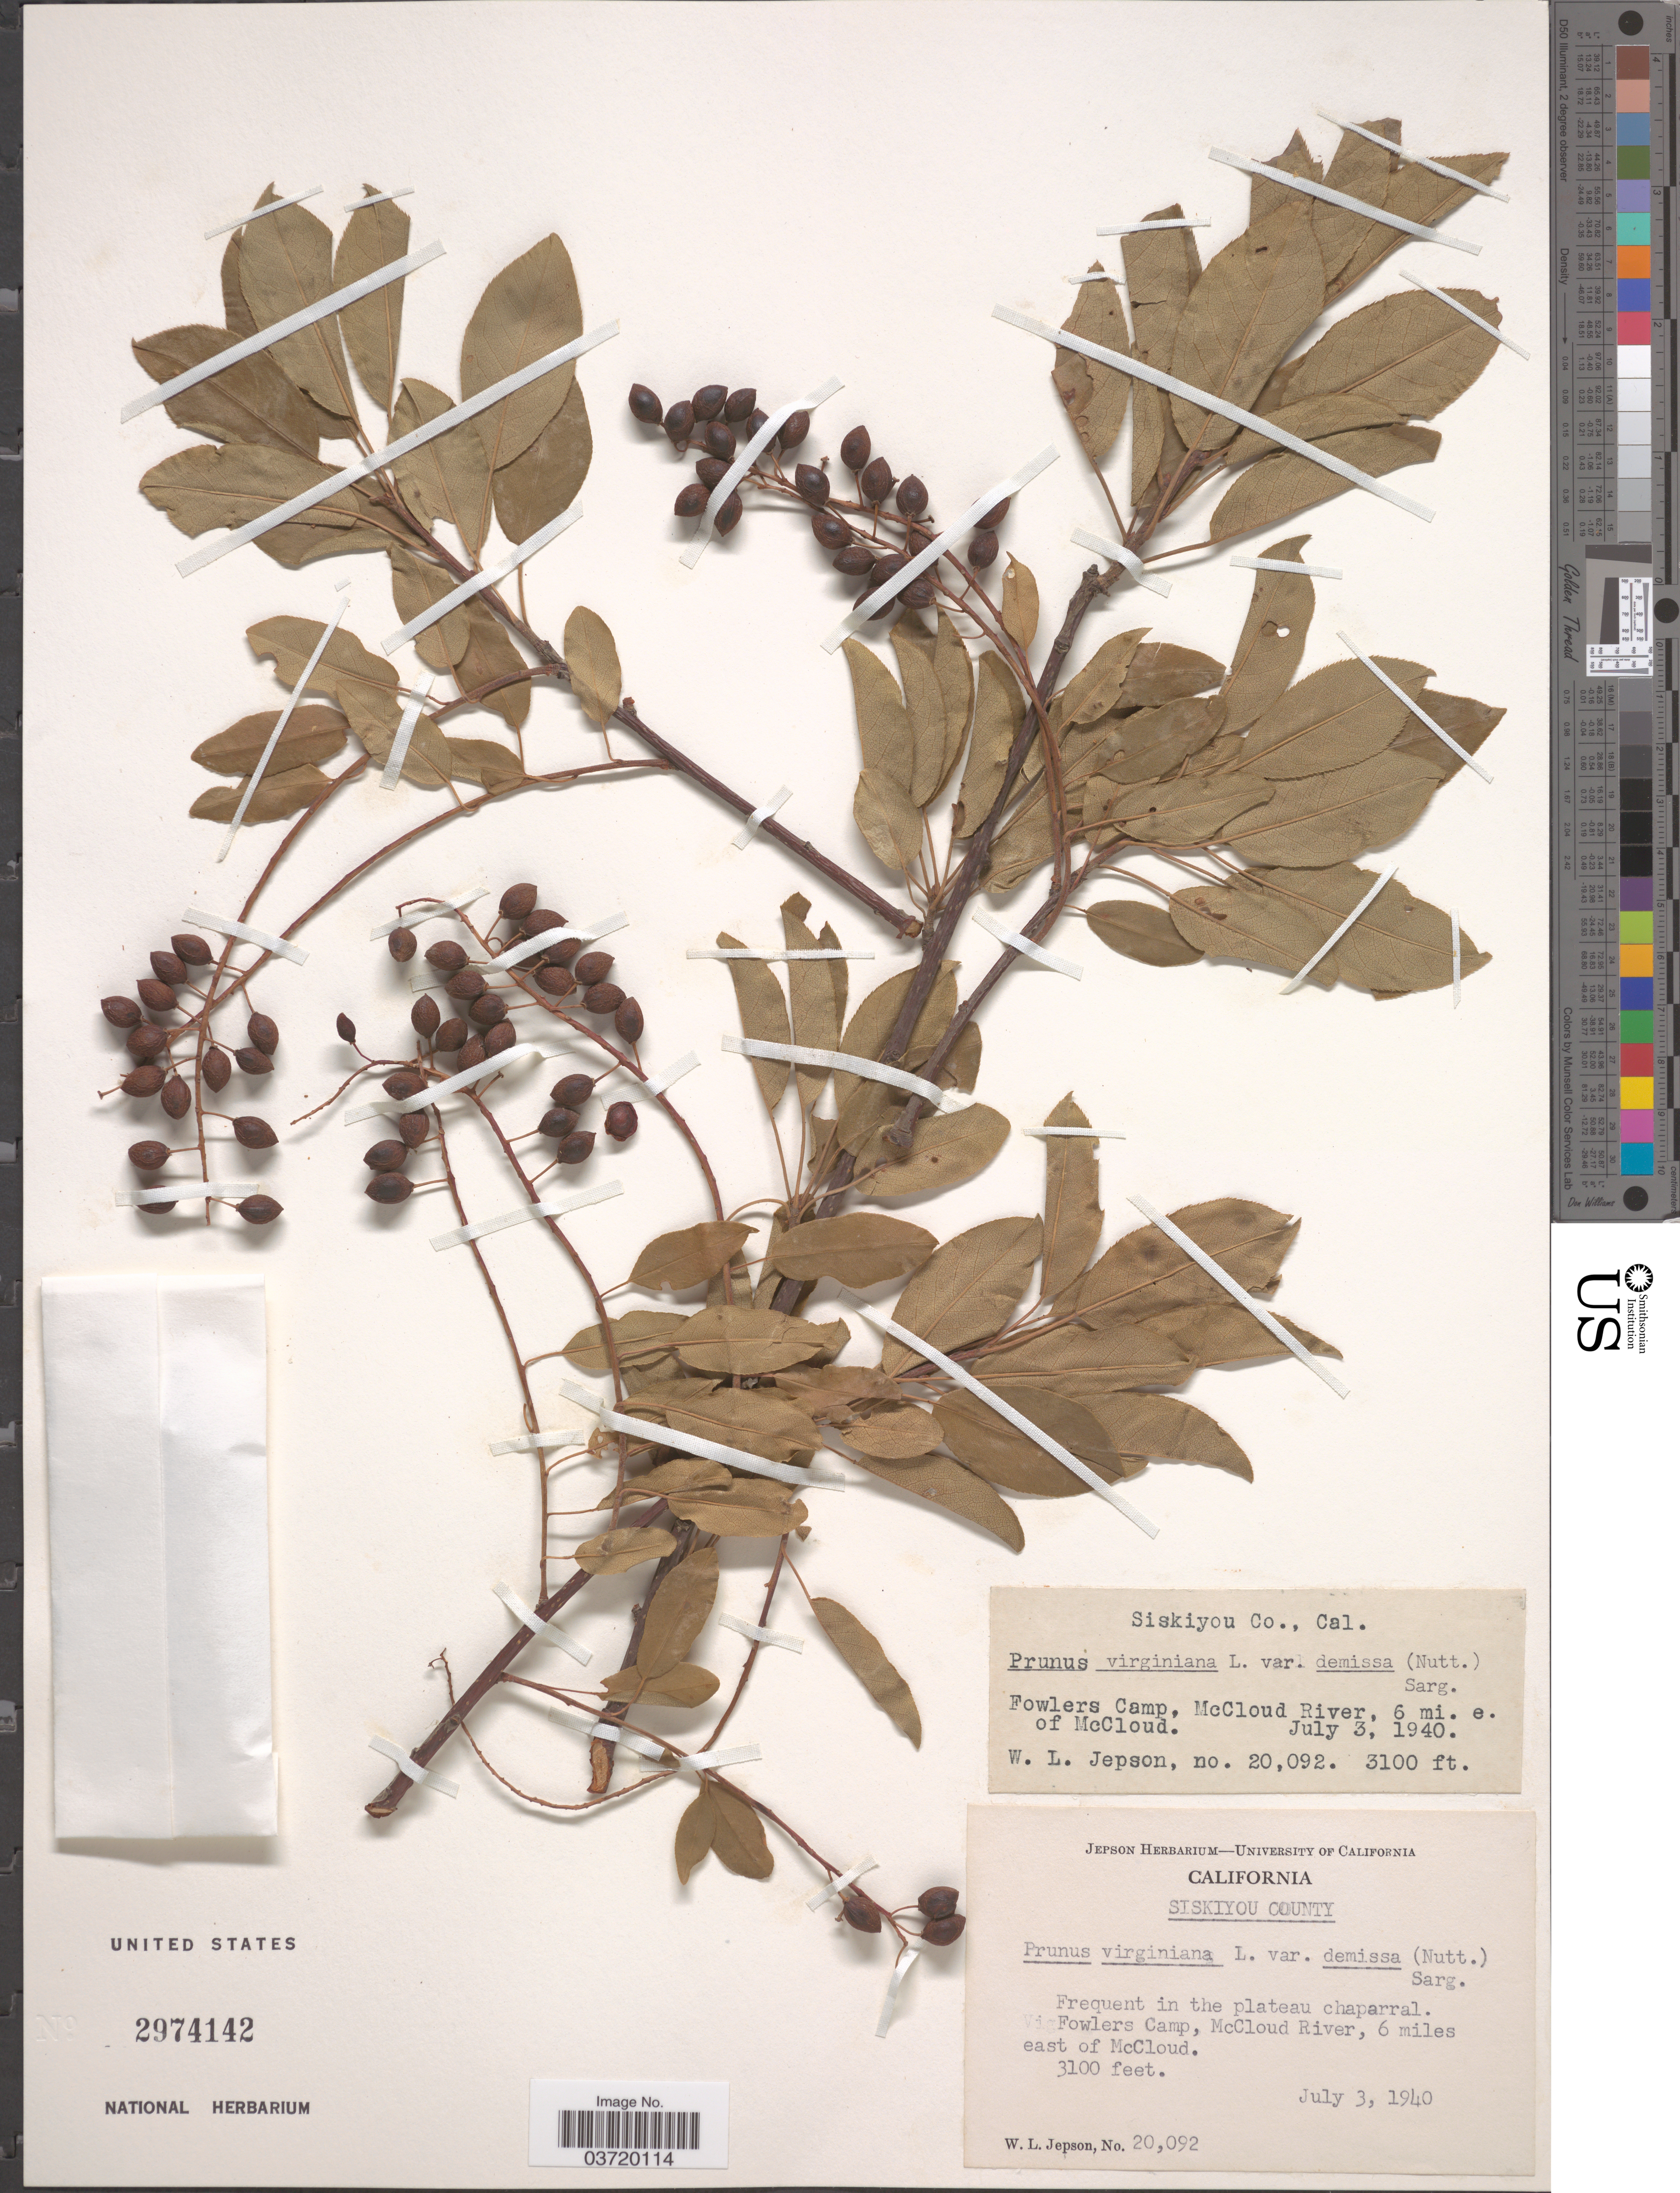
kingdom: Plantae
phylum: Tracheophyta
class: Magnoliopsida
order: Rosales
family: Rosaceae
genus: Prunus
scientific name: Prunus virginiana var. demissa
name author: (Nutt.) Torr.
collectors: W. L. Jepson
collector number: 20092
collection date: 1940-07-03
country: United States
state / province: California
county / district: Siskiyou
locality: Siskiyou Co. In the plateau chaparral. Fowlers Camp, McCloud River, 6 miles east of McCloud.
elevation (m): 945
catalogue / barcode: US 2974142